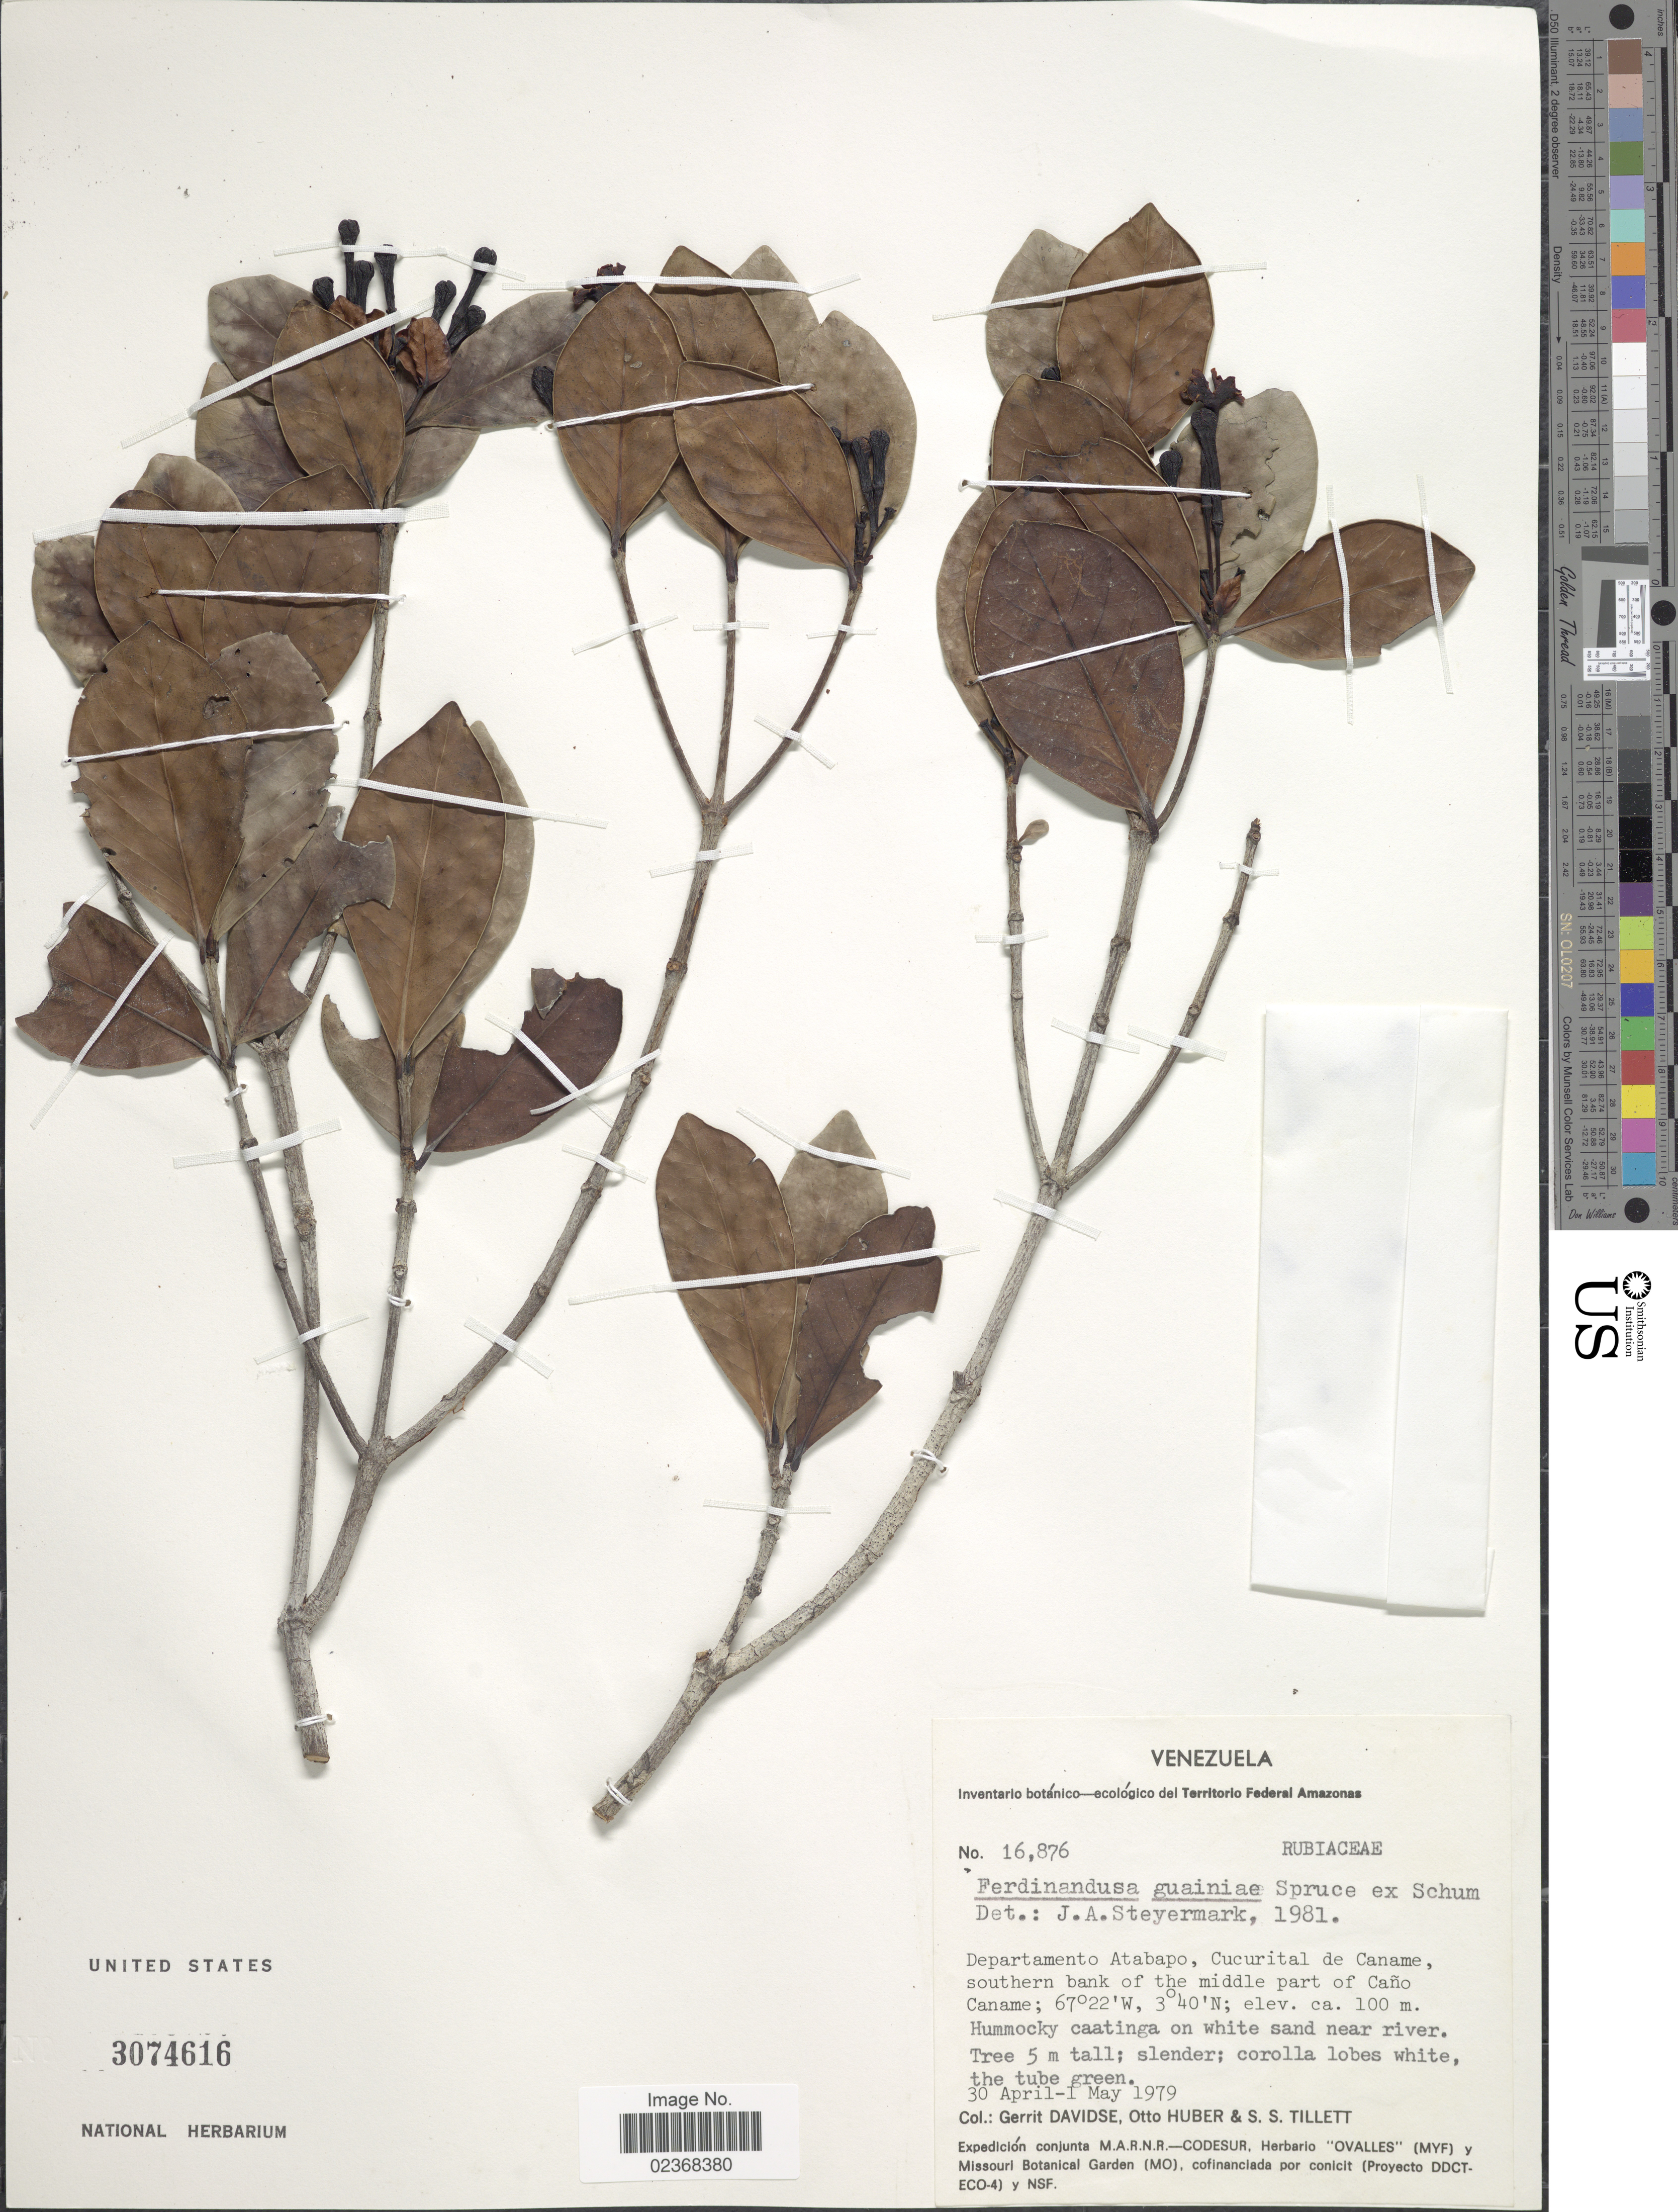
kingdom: Plantae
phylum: Tracheophyta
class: Magnoliopsida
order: Gentianales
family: Rubiaceae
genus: Ferdinandusa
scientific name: Ferdinandusa guainiae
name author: Spruce ex K. Schum.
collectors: G. Davidse, O. Huber & S. S. Tillett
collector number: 16876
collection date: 1979-04-30/1979-05-01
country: Venezuela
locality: Departamento Atabapo. Cucurital de Caname, southern bank of the middle part of Cano Caname, Hummocky caatinga on white sand near river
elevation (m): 100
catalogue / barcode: US 3074616